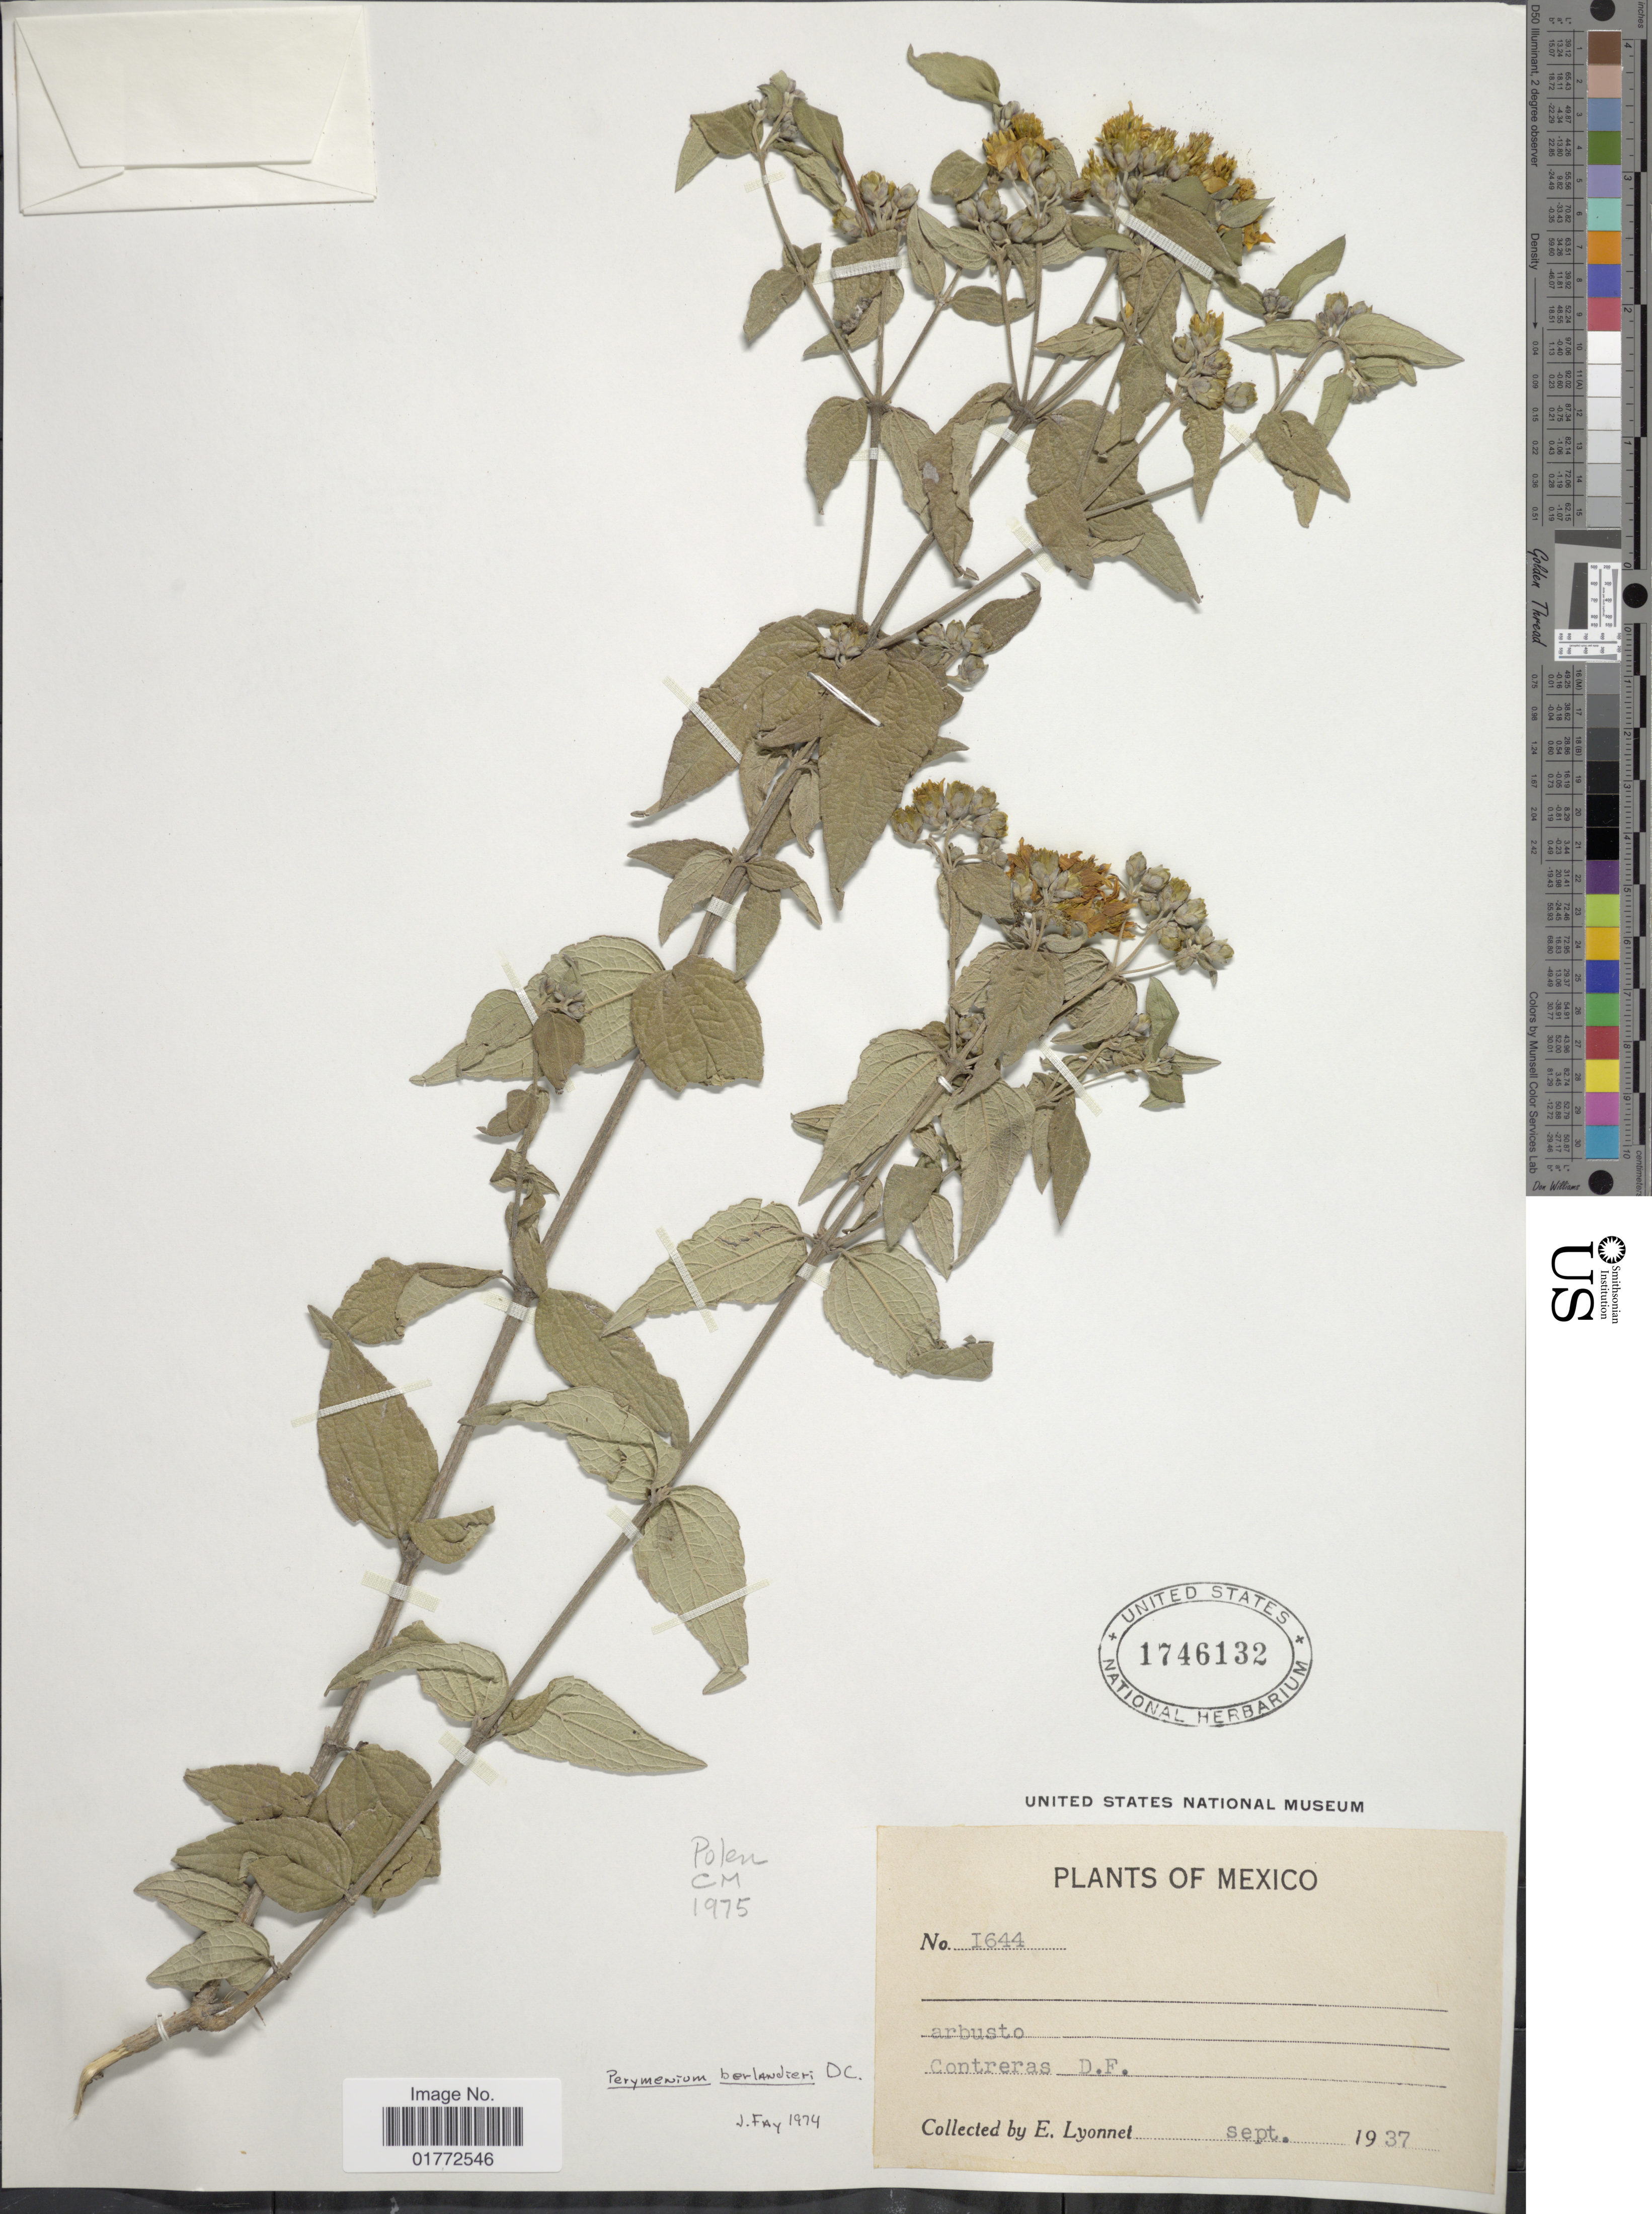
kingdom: Plantae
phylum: Tracheophyta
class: Magnoliopsida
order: Asterales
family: Asteraceae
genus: Perymenium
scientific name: Perymenium berlandieri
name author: DC.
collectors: E. Lyonnet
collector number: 1644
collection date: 1937-09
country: Mexico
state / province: Distrito Federal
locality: Contreras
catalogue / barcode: US 1746132